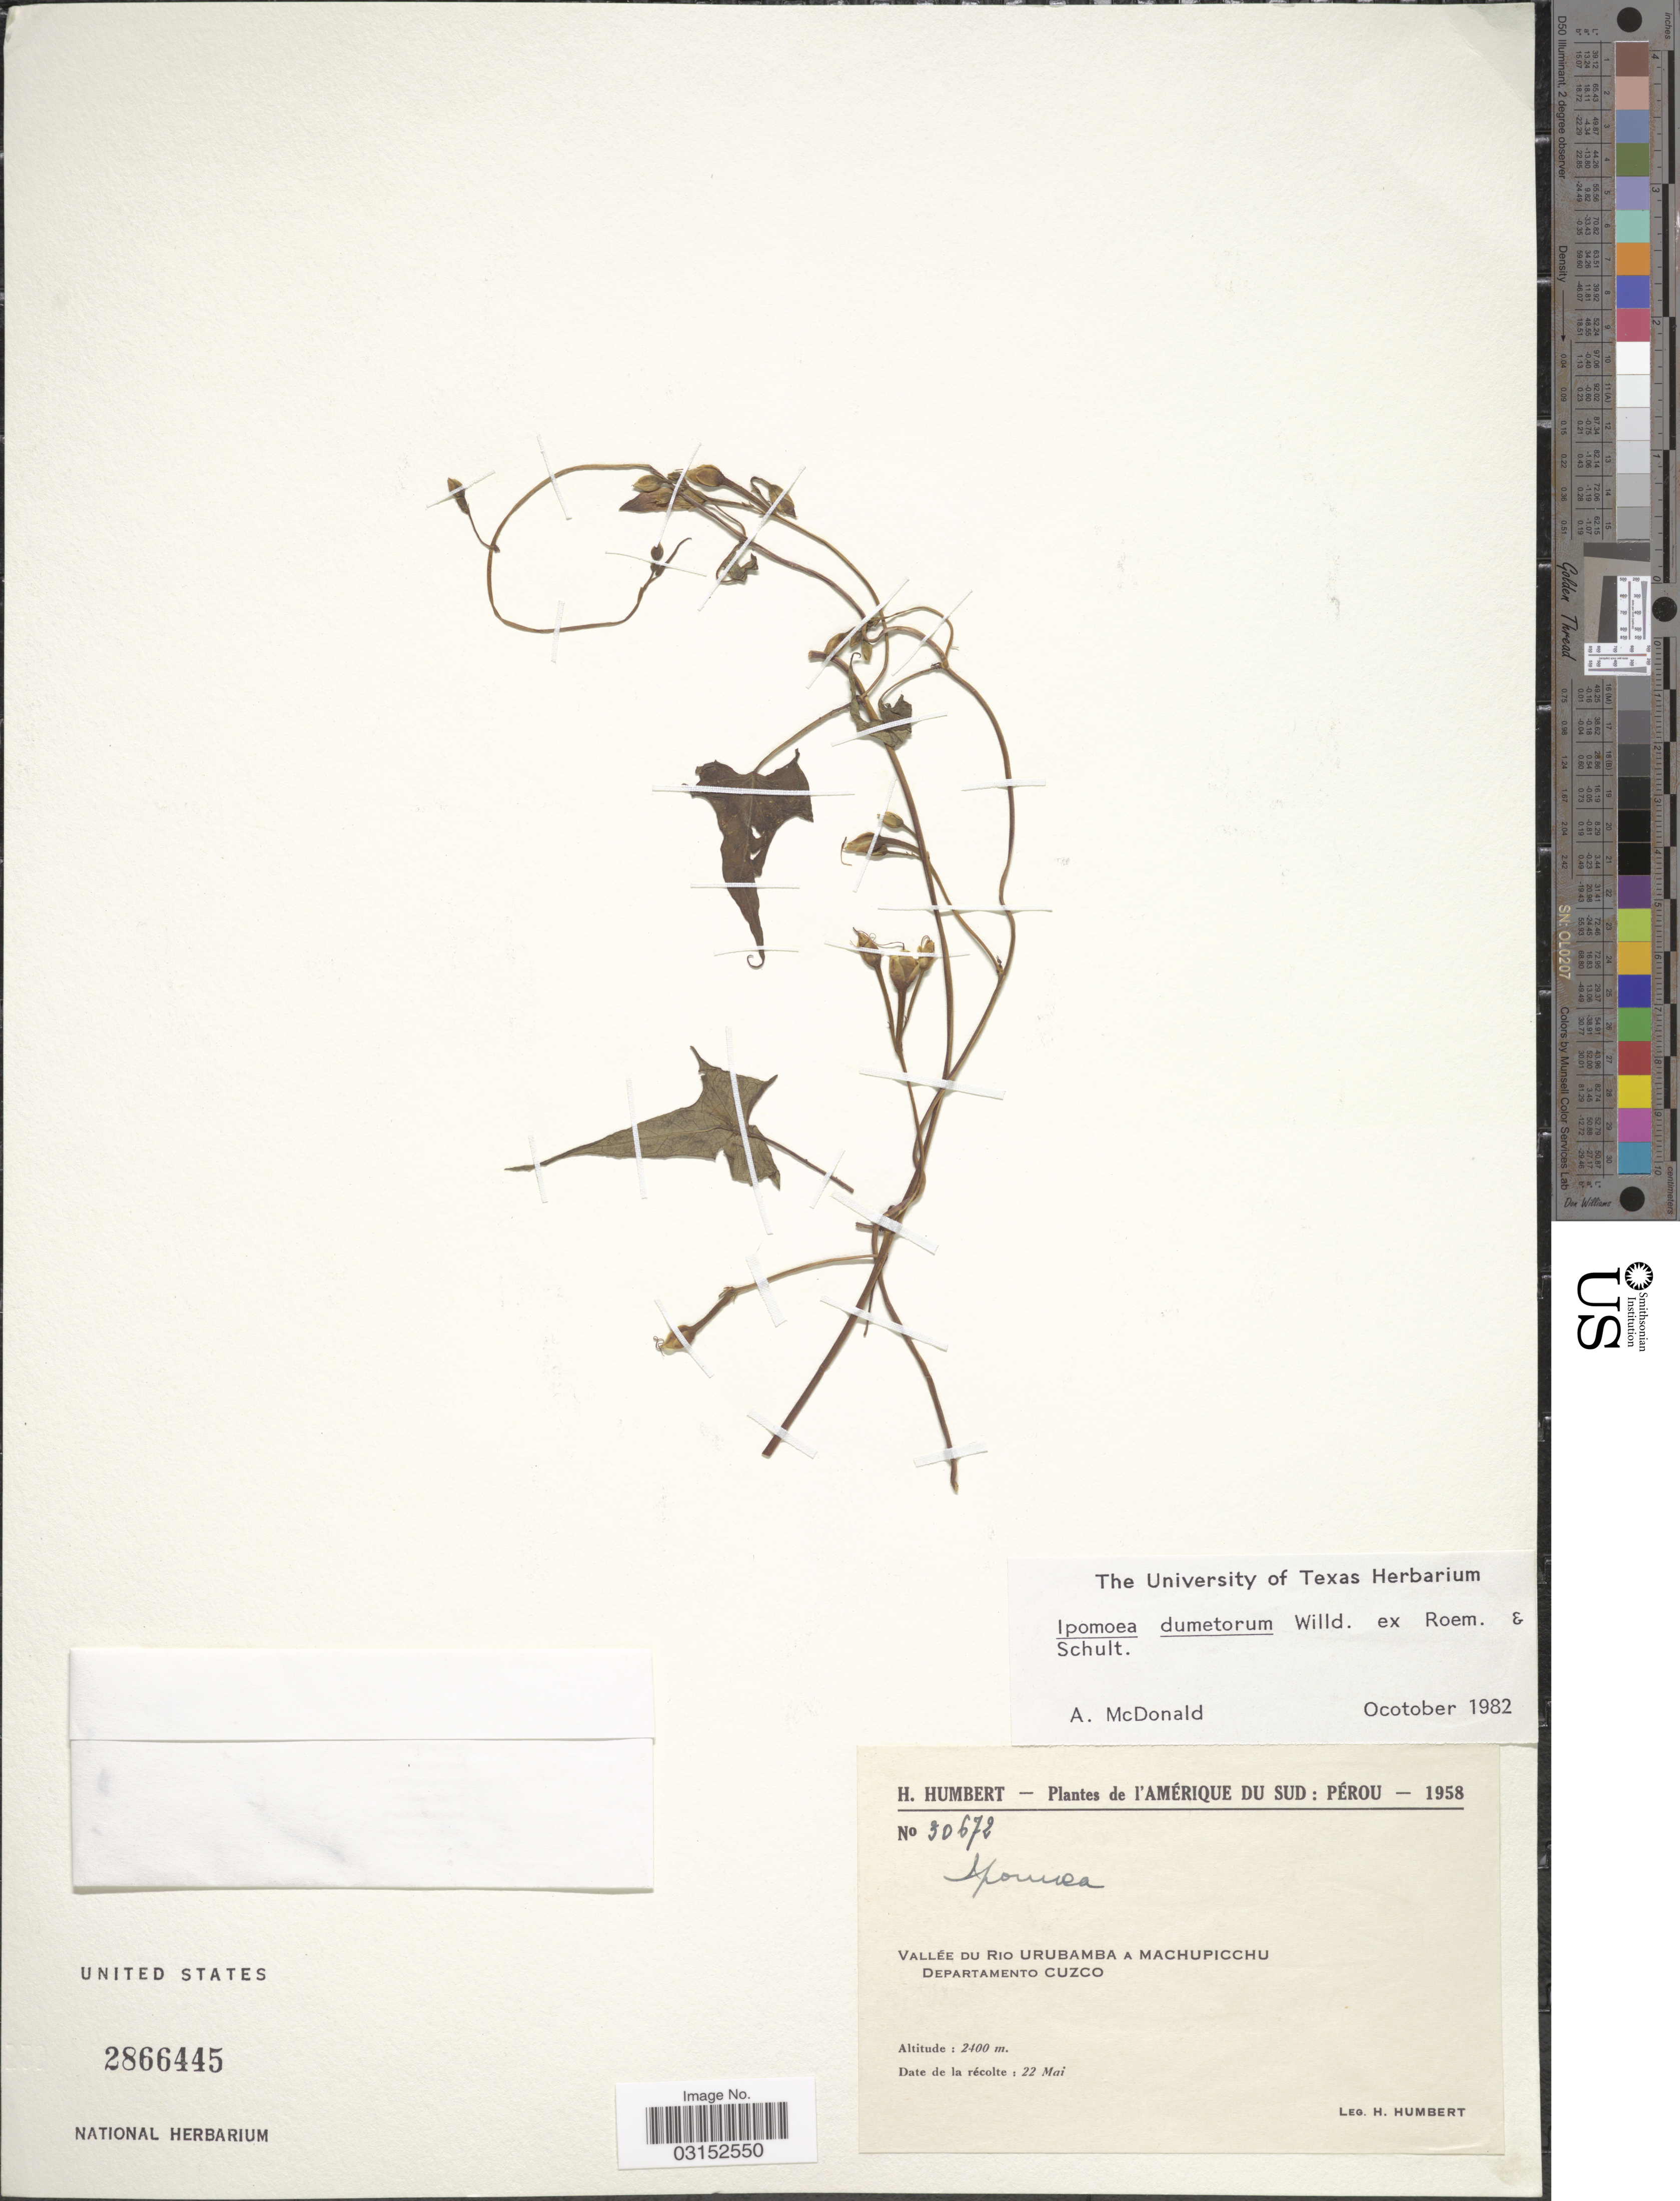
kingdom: Plantae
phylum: Tracheophyta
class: Magnoliopsida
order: Solanales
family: Convolvulaceae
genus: Ipomoea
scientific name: Ipomoea dumetorum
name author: Willd.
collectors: H. Humbert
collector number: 30672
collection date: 1958-05-22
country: Peru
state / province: Cusco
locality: Vallée du Rio Urubamba a Machupicchu, Departamento Cuzco.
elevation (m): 2400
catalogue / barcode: US 2866445